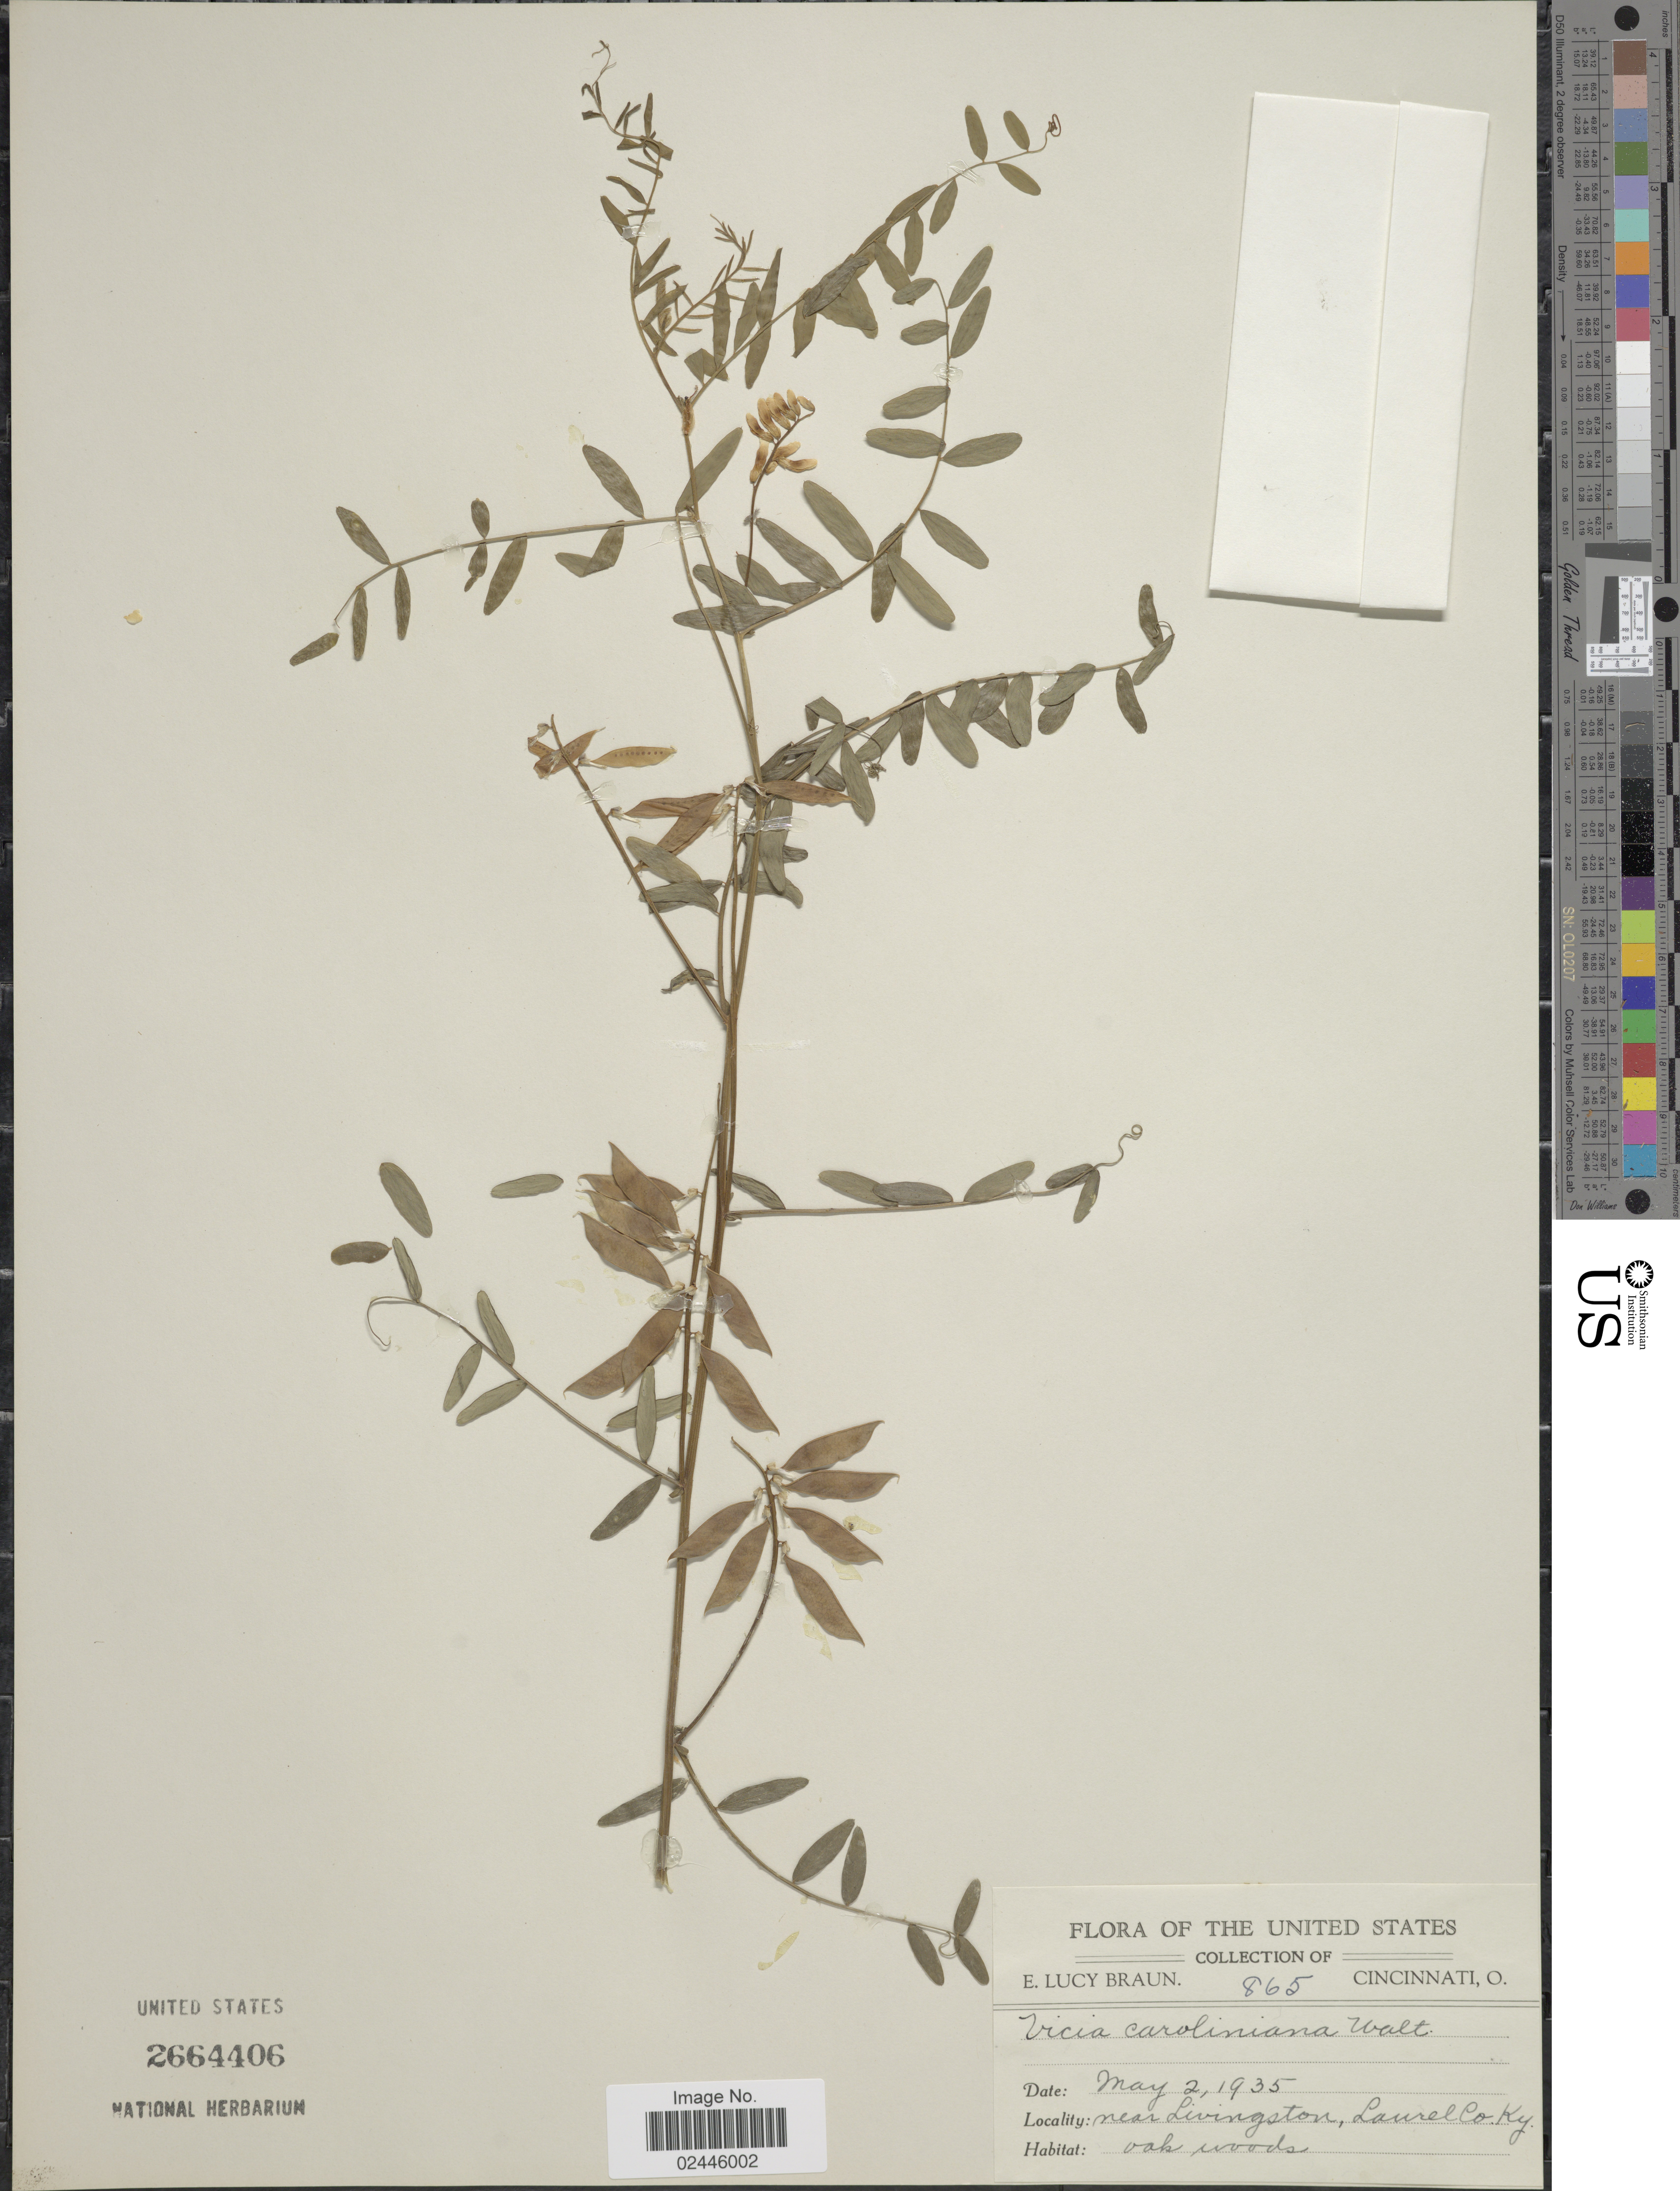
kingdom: Plantae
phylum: Tracheophyta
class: Magnoliopsida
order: Fabales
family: Fabaceae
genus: Vicia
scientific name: Vicia caroliniana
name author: Walter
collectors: E. L. Braun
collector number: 865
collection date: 1935-05-02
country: United States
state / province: Kentucky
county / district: Laurel Co.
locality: Near Livingston.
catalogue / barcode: US 2664406